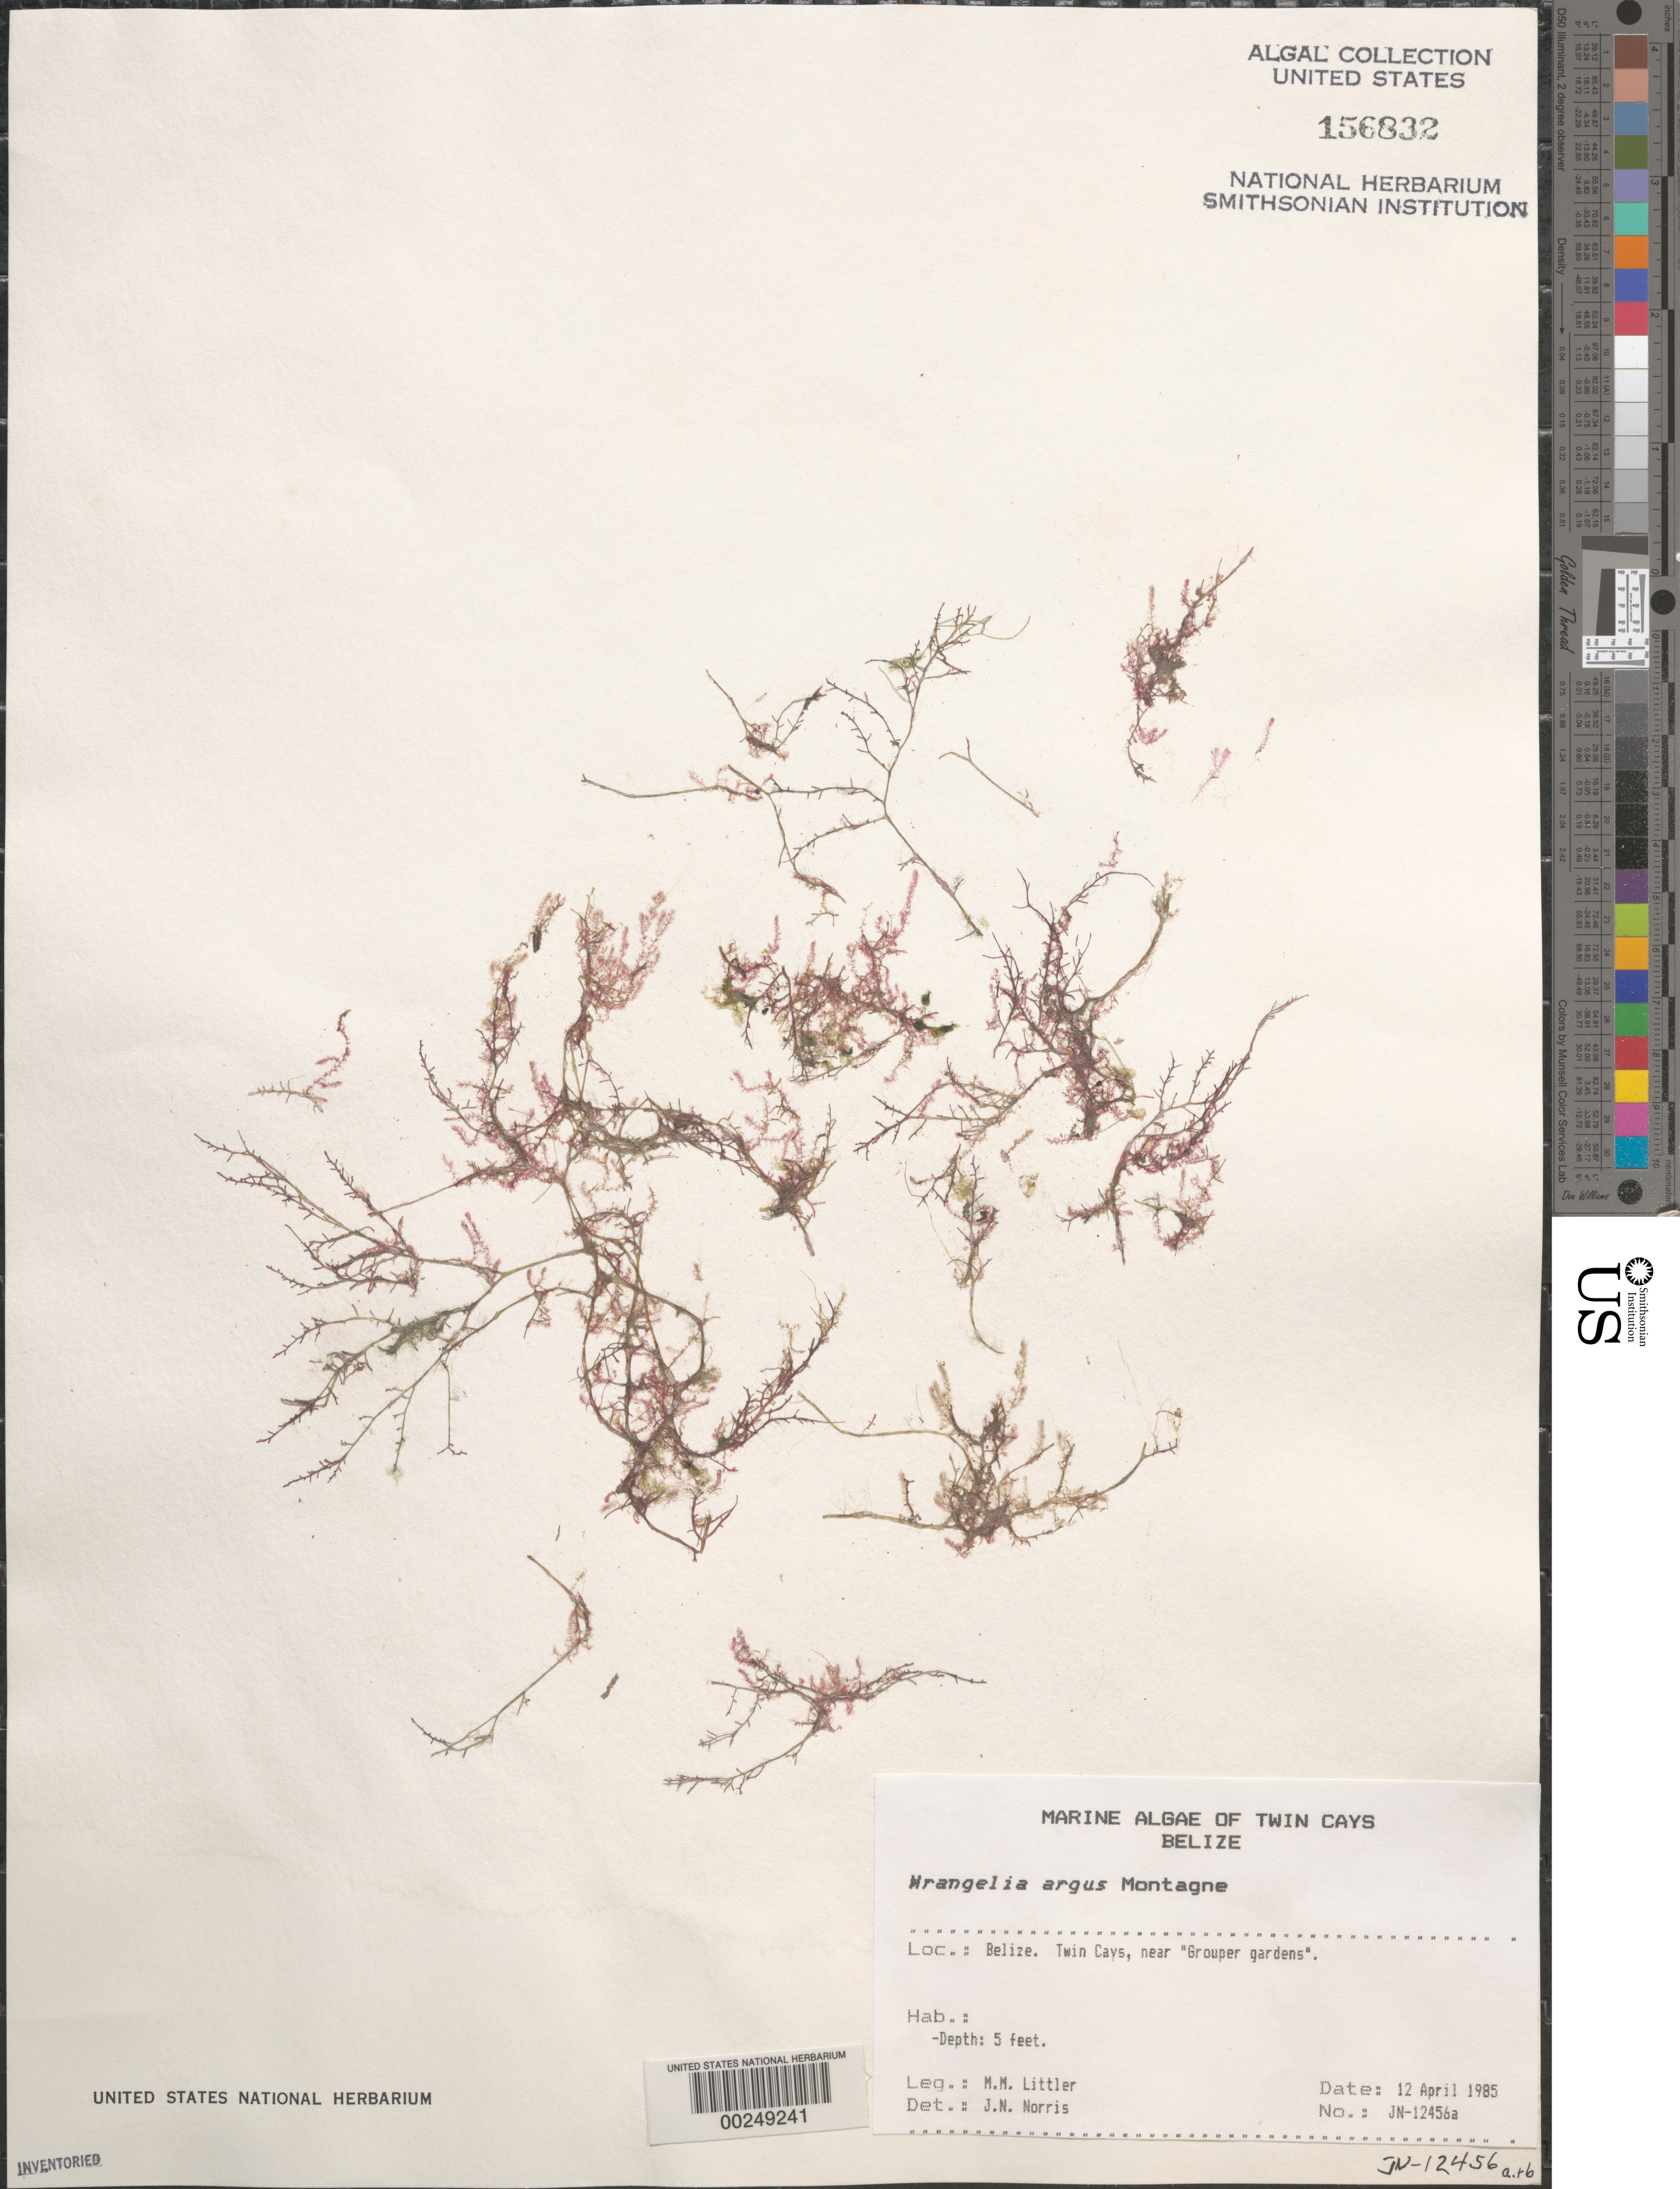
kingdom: Plantae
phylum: Rhodophyta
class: Florideophyceae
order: Ceramiales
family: Wrangeliaceae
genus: Wrangelia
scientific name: Wrangelia argus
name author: (Mont.) Mont.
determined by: Norris, James N.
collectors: M. M. Littler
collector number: Jn-12456a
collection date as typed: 12 Apr 1985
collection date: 1985-04-12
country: Belize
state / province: Stann Creek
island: Twin Cays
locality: Near Grouper Gardens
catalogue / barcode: US 156832